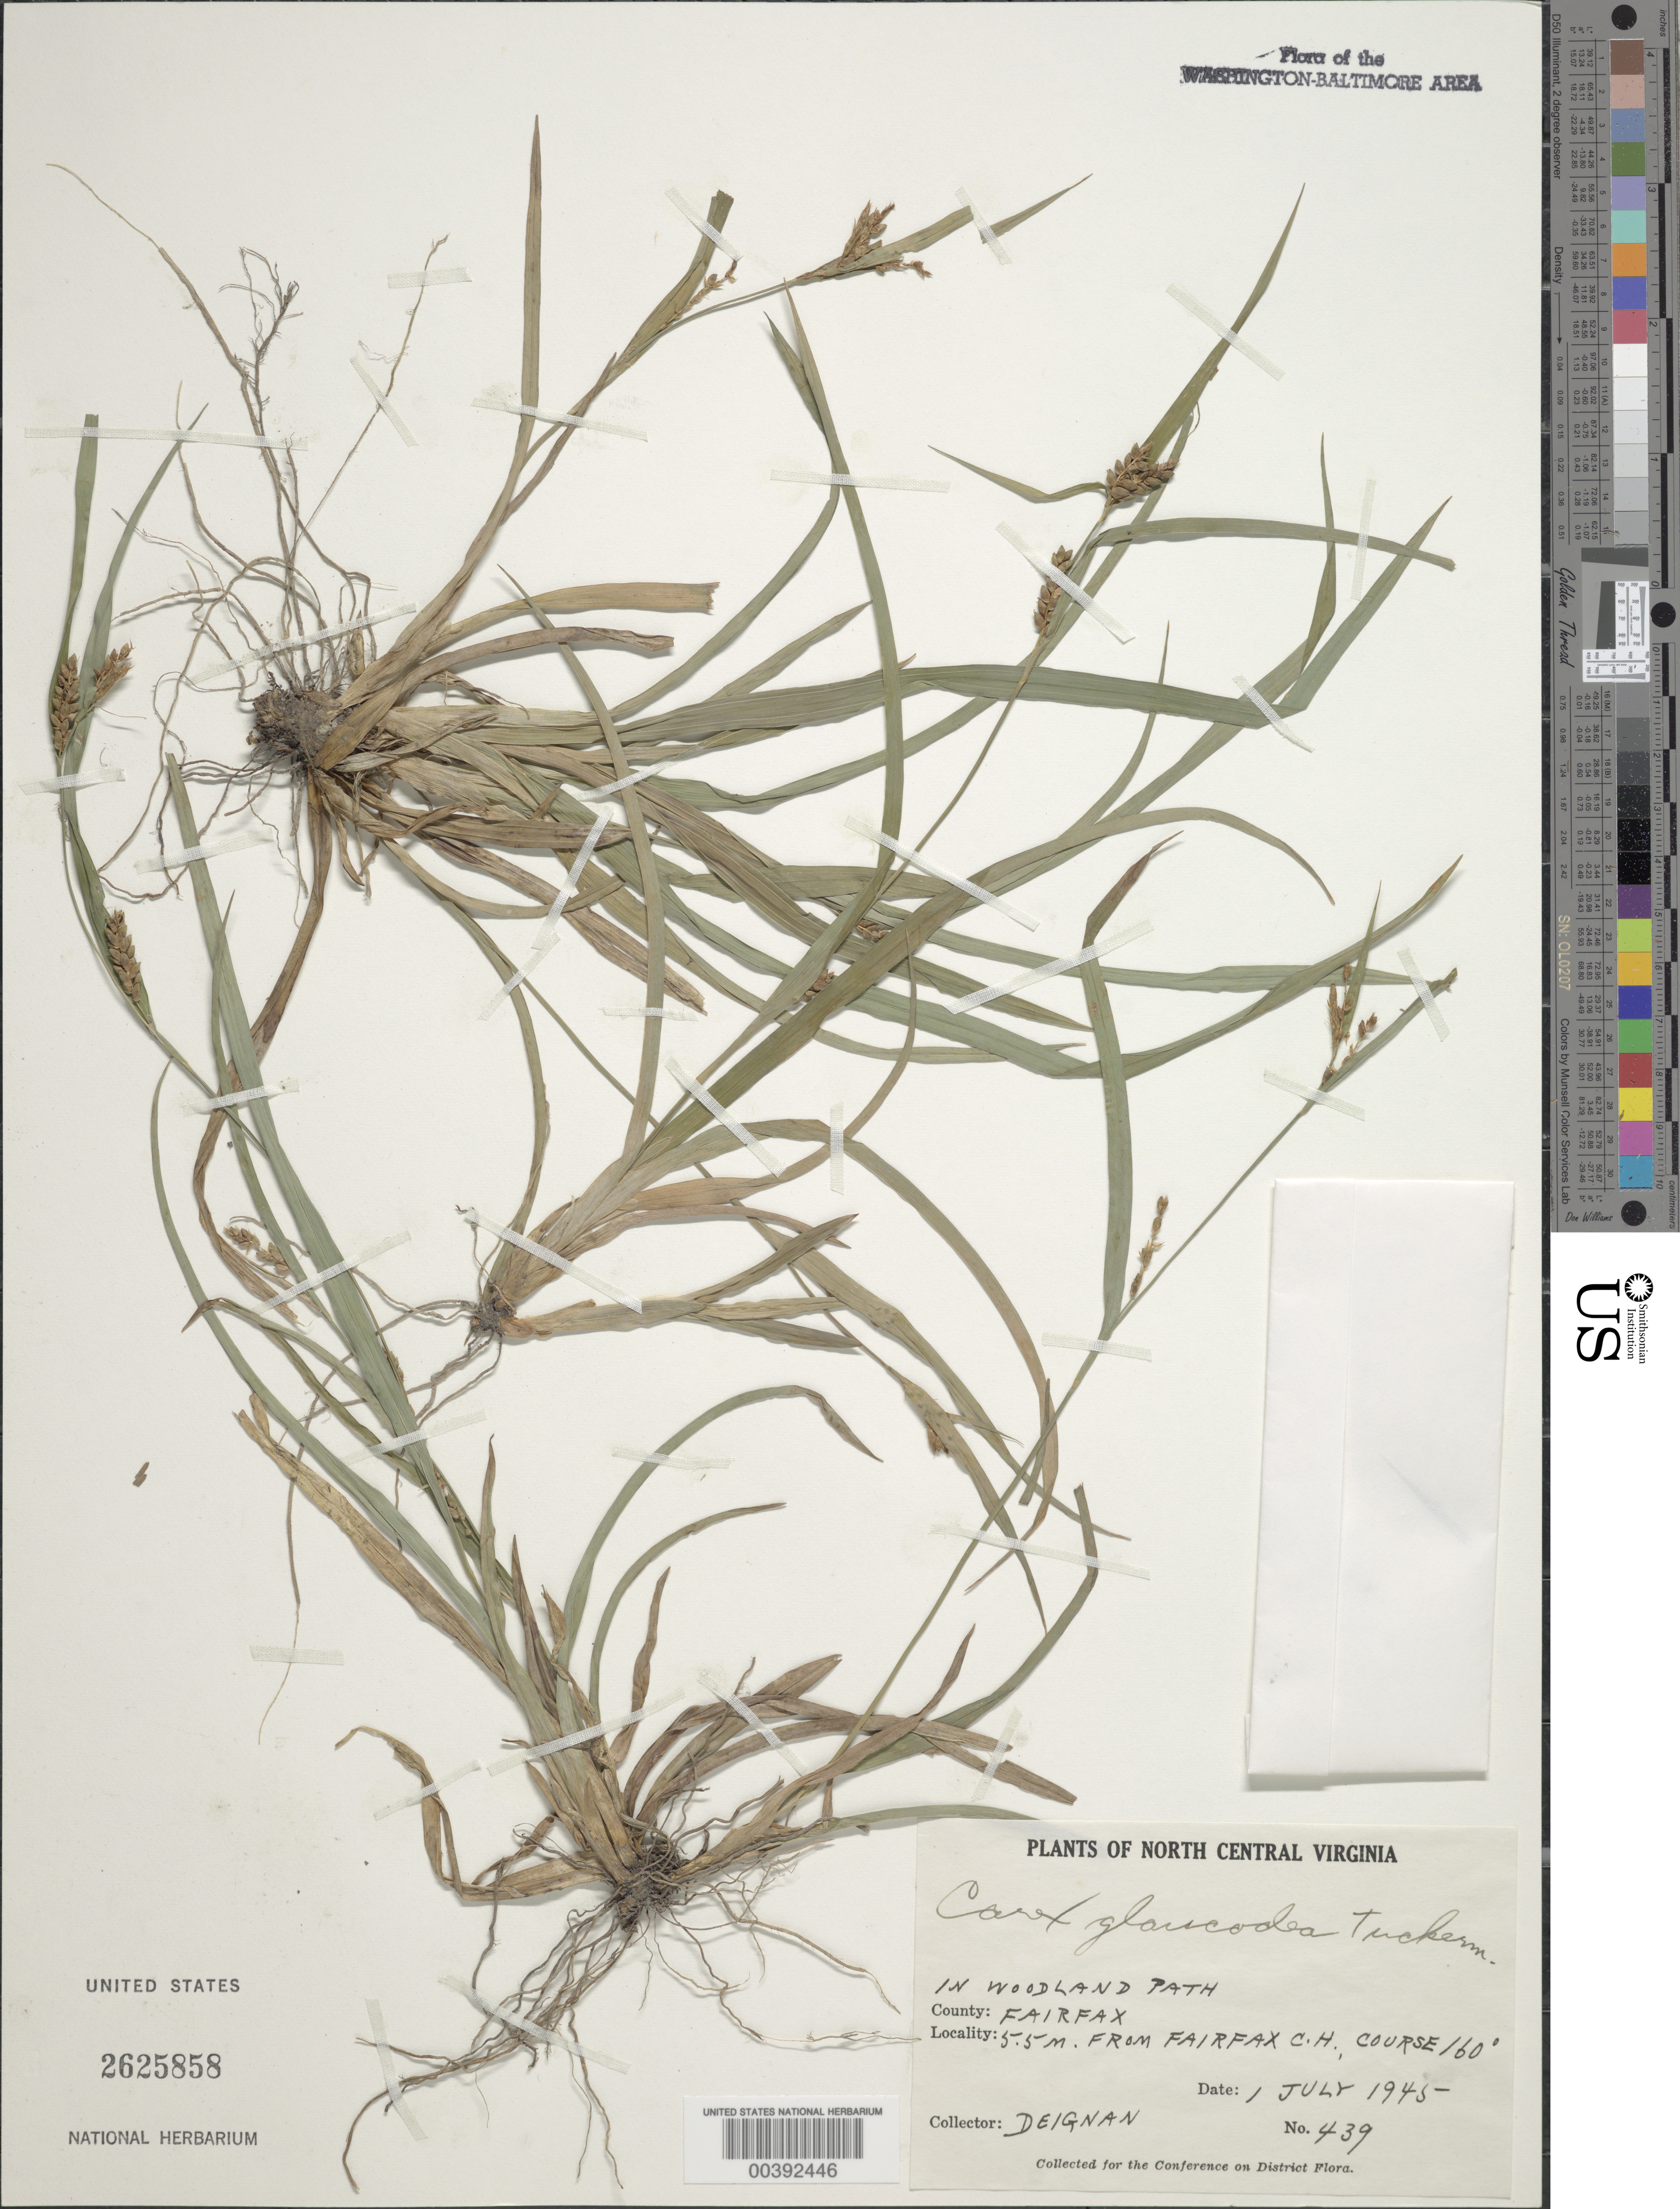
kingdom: Plantae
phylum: Tracheophyta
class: Liliopsida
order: Poales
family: Cyperaceae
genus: Carex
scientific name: Carex glaucodea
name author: Tuck. ex Olney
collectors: H. Deignan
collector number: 439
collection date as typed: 01 Jul 1945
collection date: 1945-07-01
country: United States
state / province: Virginia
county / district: Fairfax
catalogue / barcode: US 2625858